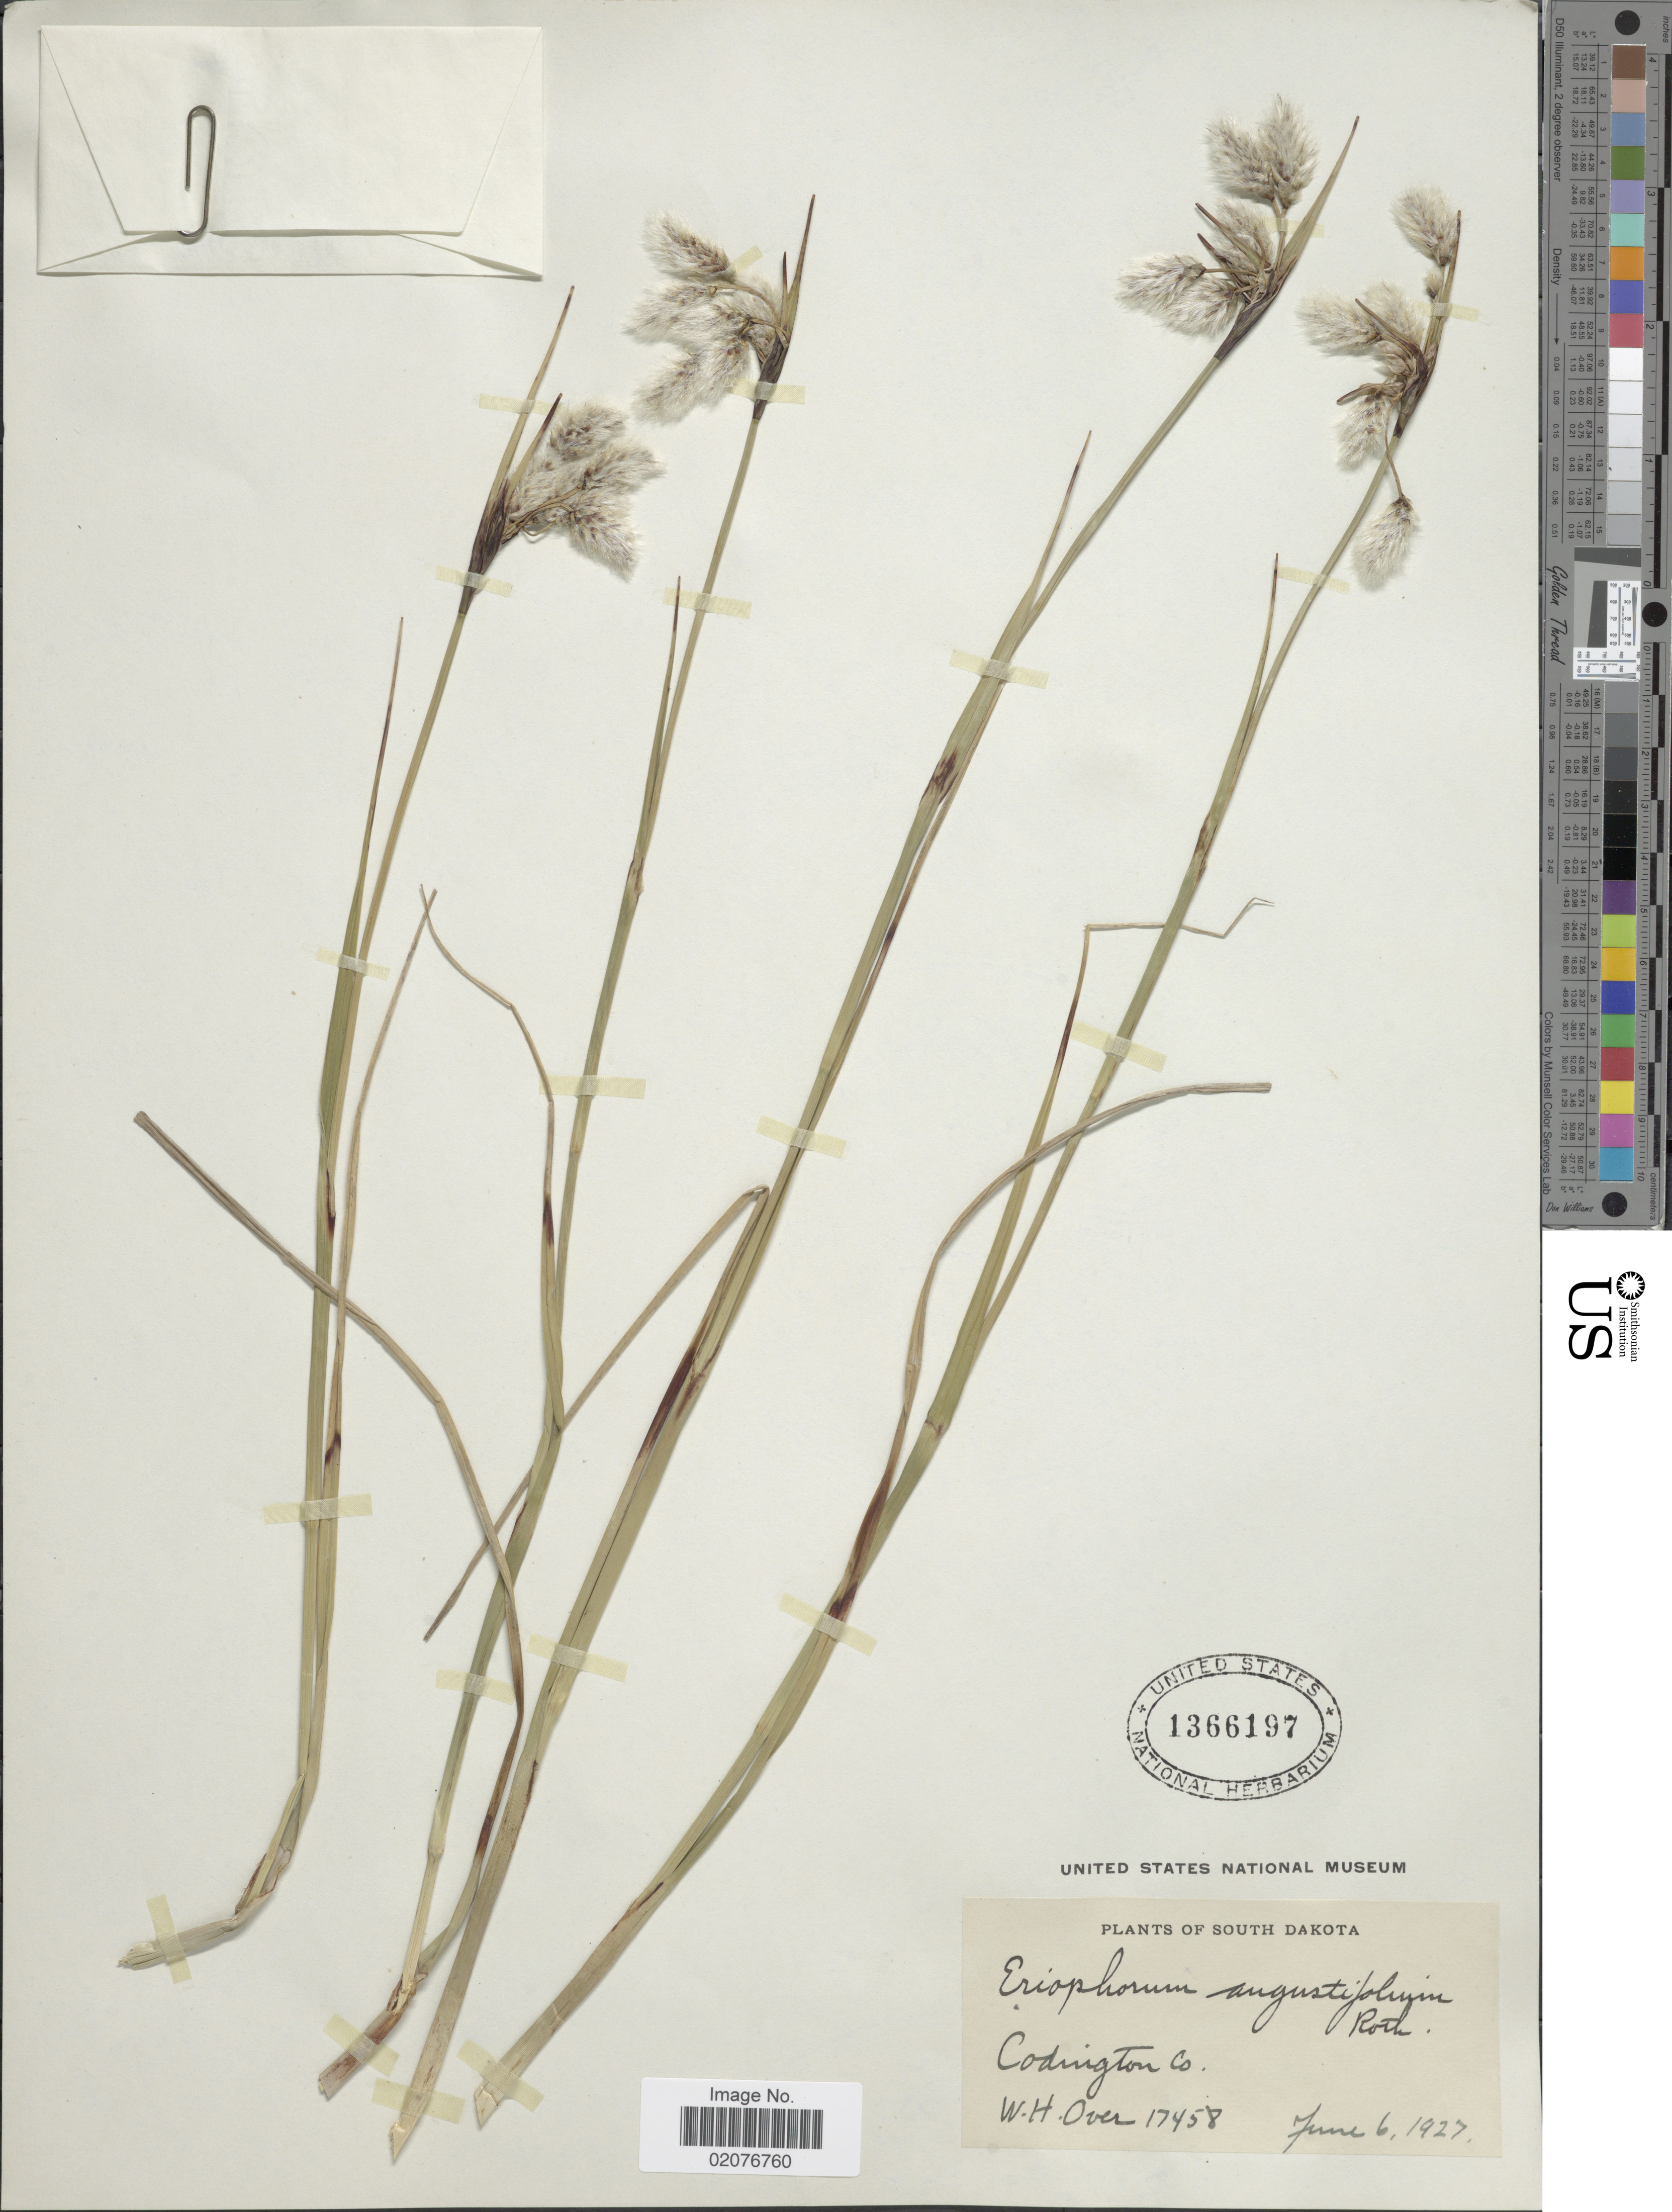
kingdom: Plantae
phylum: Tracheophyta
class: Liliopsida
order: Poales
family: Cyperaceae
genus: Eriophorum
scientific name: Eriophorum angustifolium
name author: Honck.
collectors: W. Over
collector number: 17458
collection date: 1927-06-06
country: United States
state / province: South Dakota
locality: Codrington Co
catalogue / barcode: US 1366197